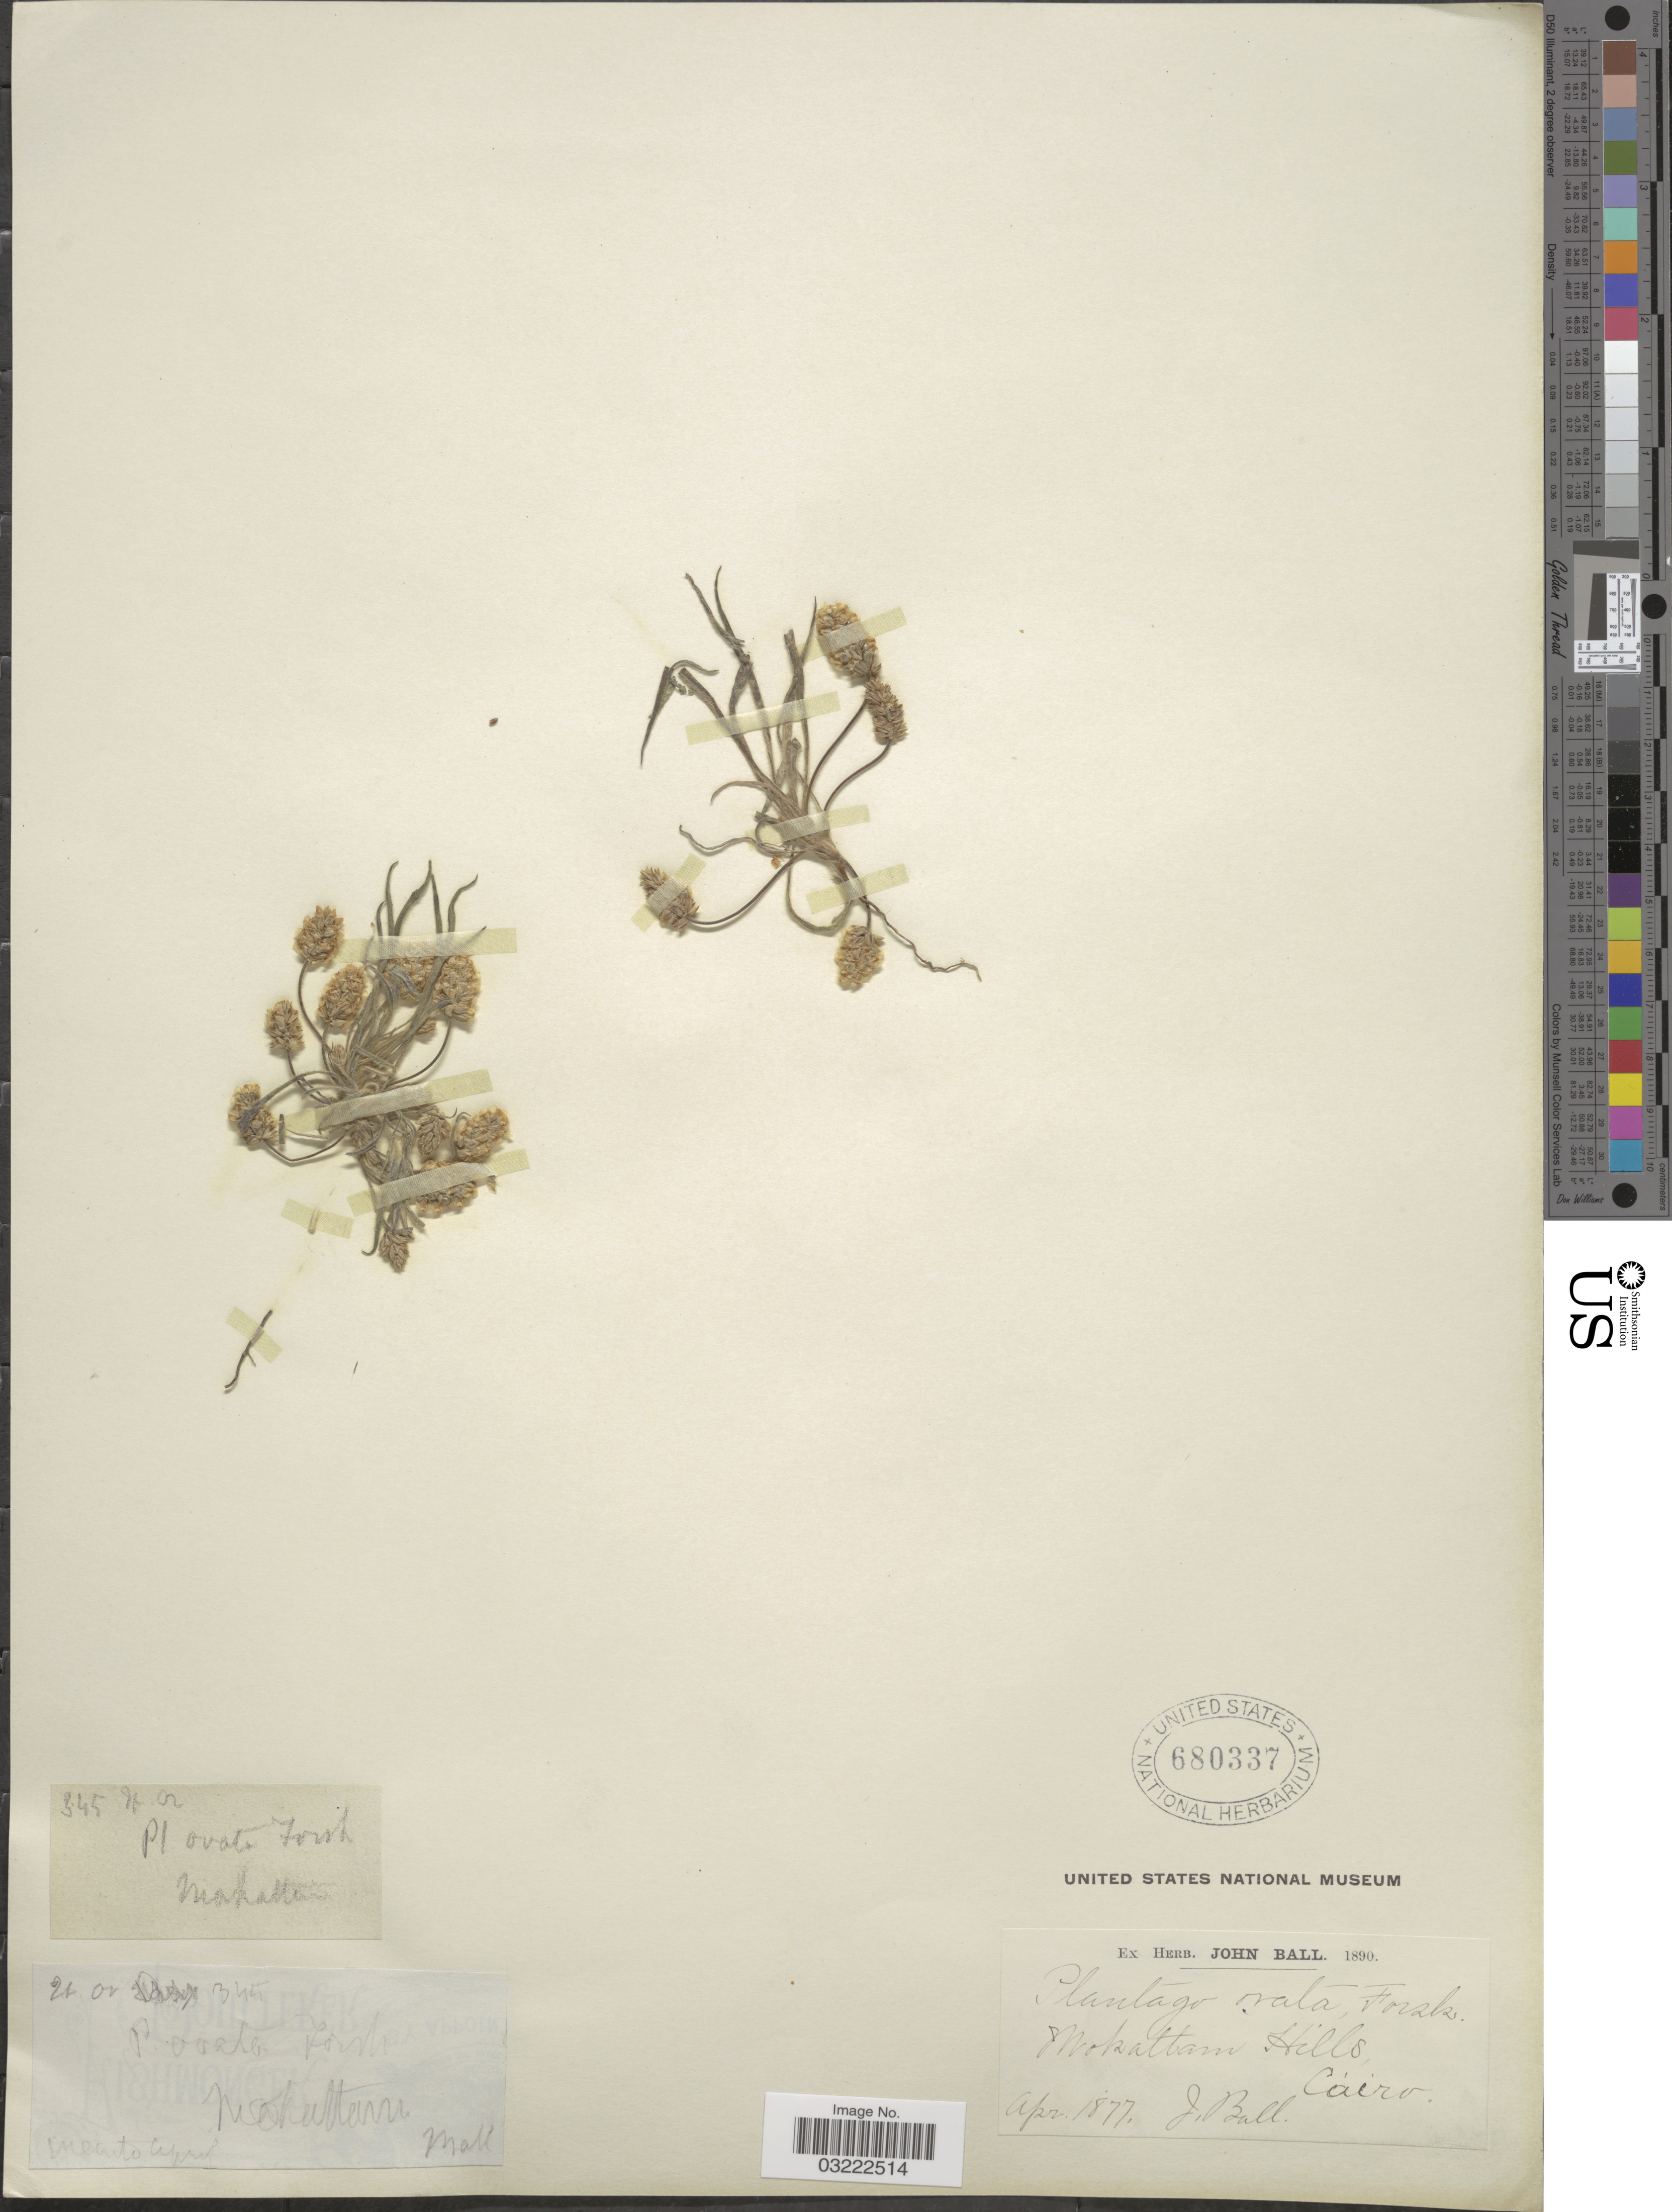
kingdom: Plantae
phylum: Tracheophyta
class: Magnoliopsida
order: Lamiales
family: Plantaginaceae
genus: Plantago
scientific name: Plantago ovata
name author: Forssk.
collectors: J. Ball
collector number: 345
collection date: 1877-04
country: Egypt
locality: Mokattam Hills, Cairo.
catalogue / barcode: US 680337